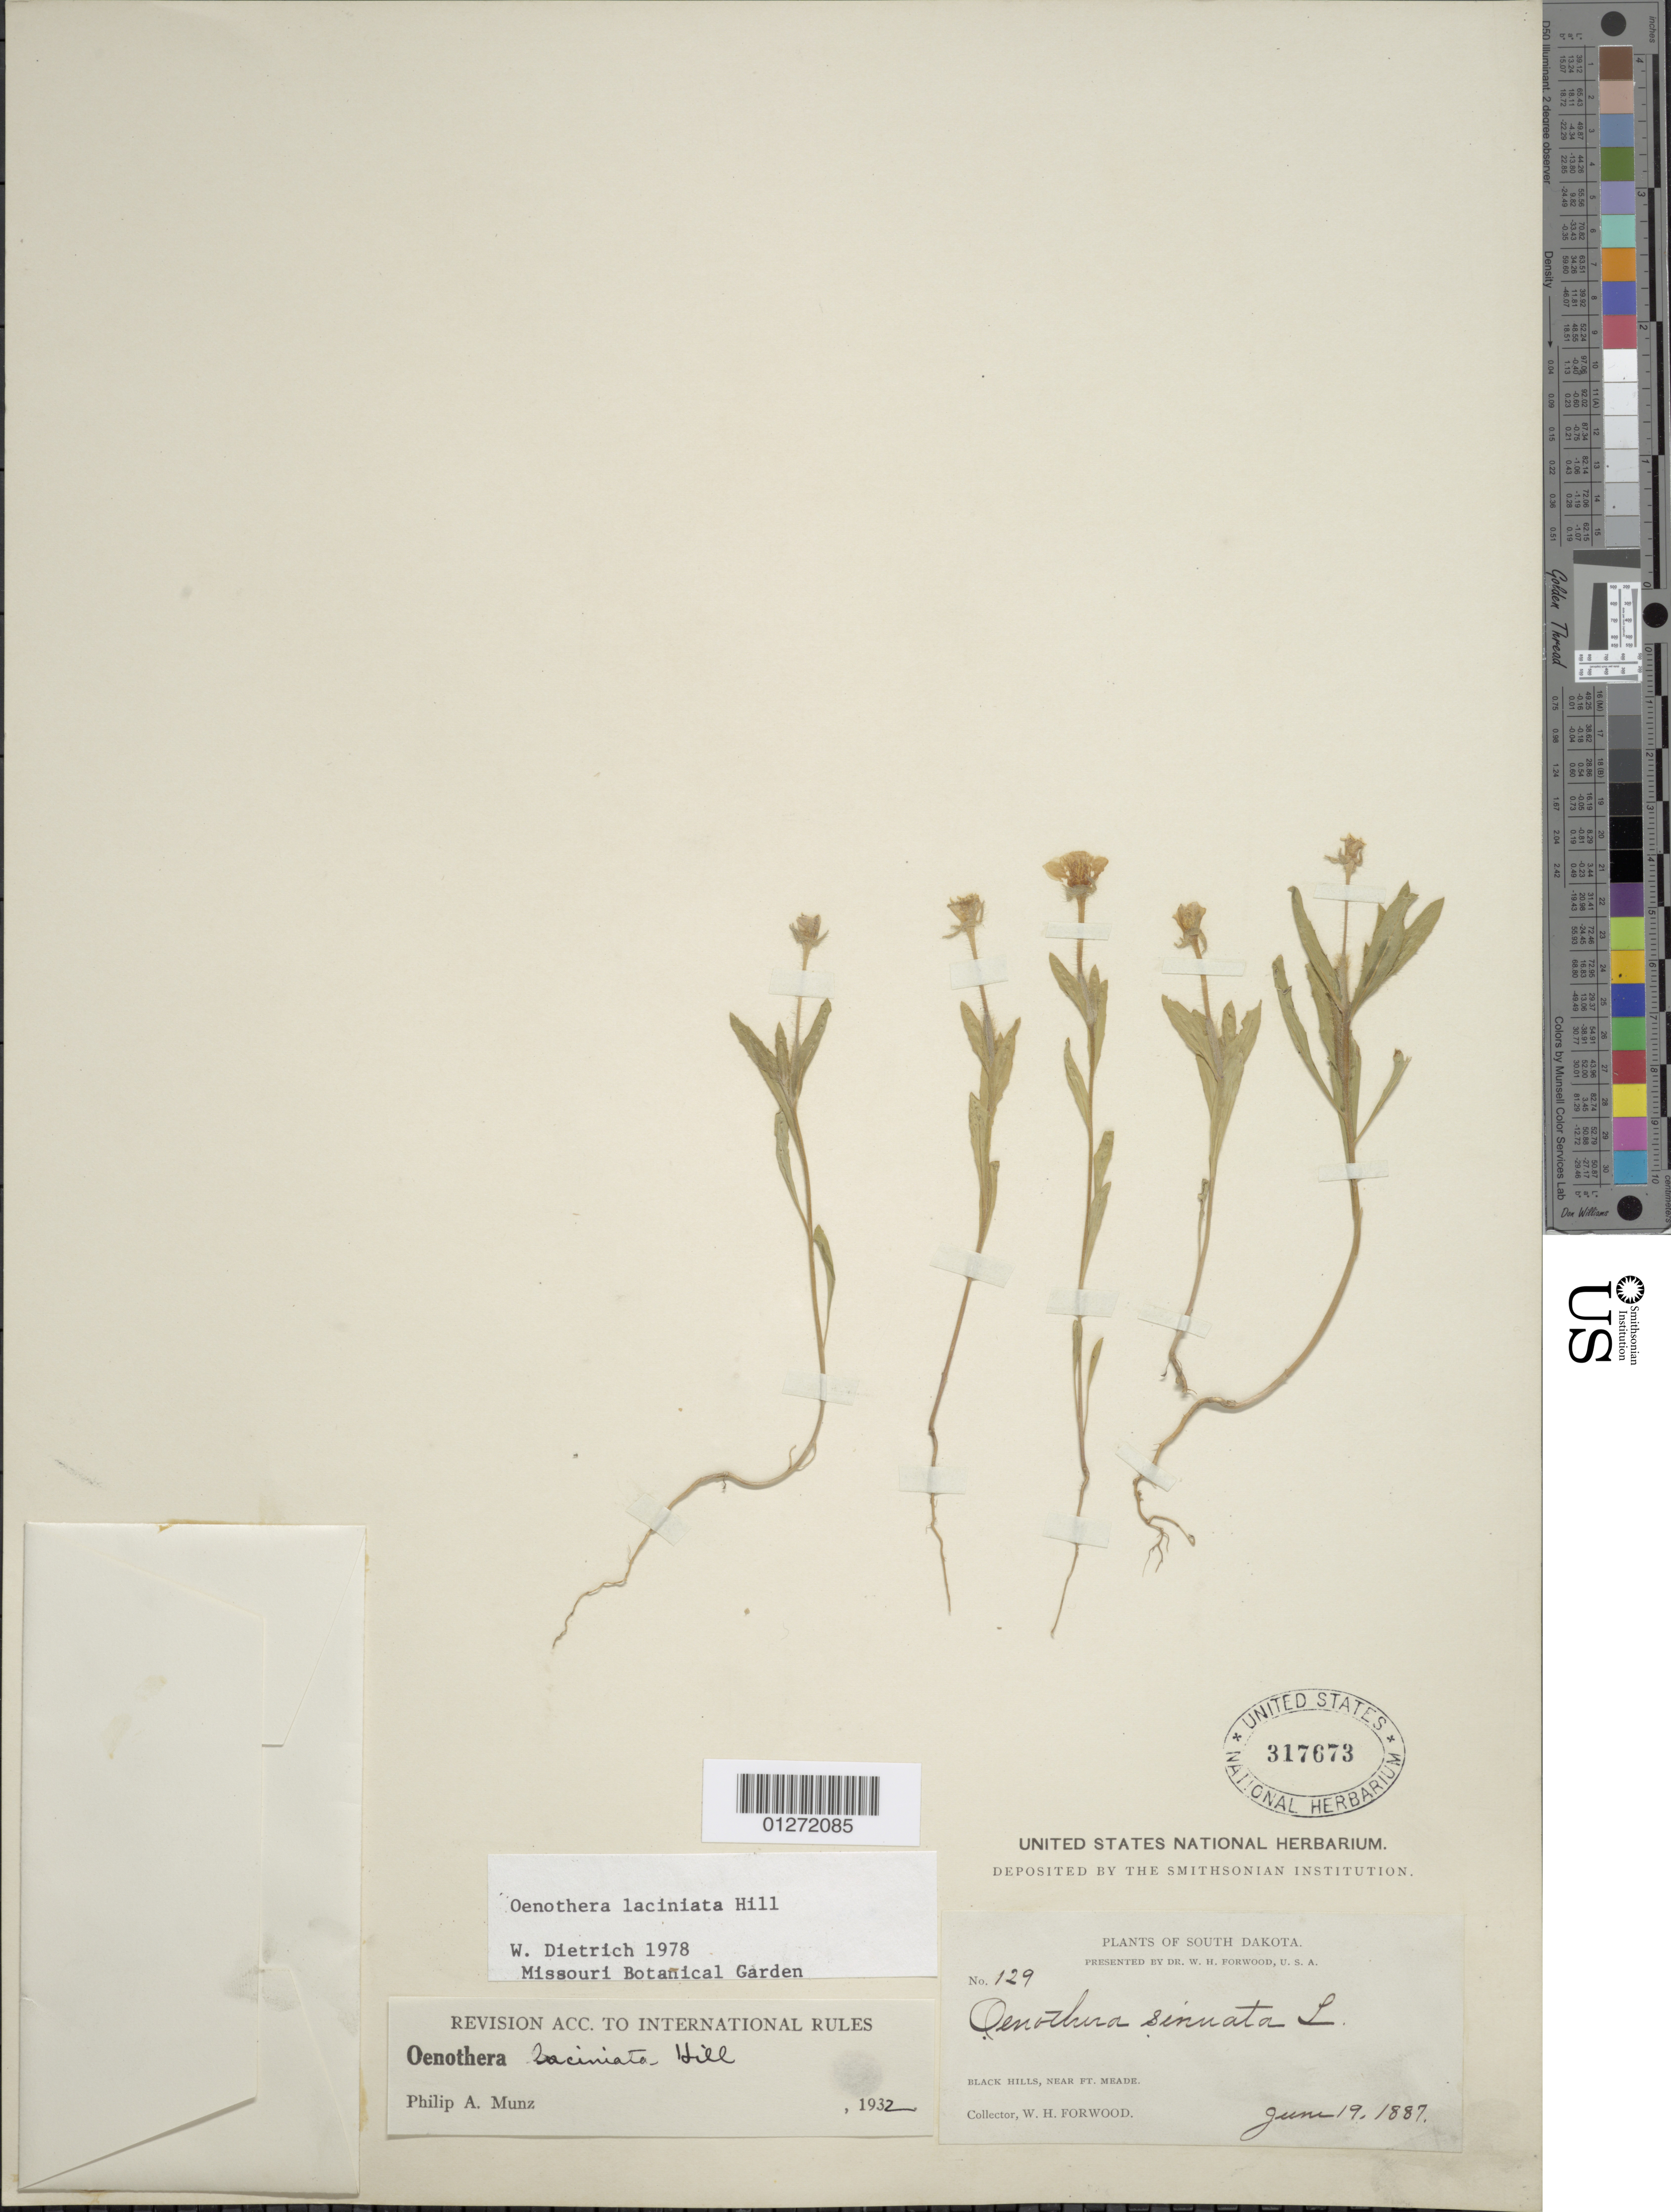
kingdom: Plantae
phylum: Tracheophyta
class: Magnoliopsida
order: Myrtales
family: Onagraceae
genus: Oenothera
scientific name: Oenothera laciniata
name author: Hill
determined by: Dietrich, W.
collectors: W. Forwood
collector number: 129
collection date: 1887-06-19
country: United States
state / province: South Dakota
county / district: Meade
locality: Black Hills, near Ft. Meade.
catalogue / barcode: US 317673